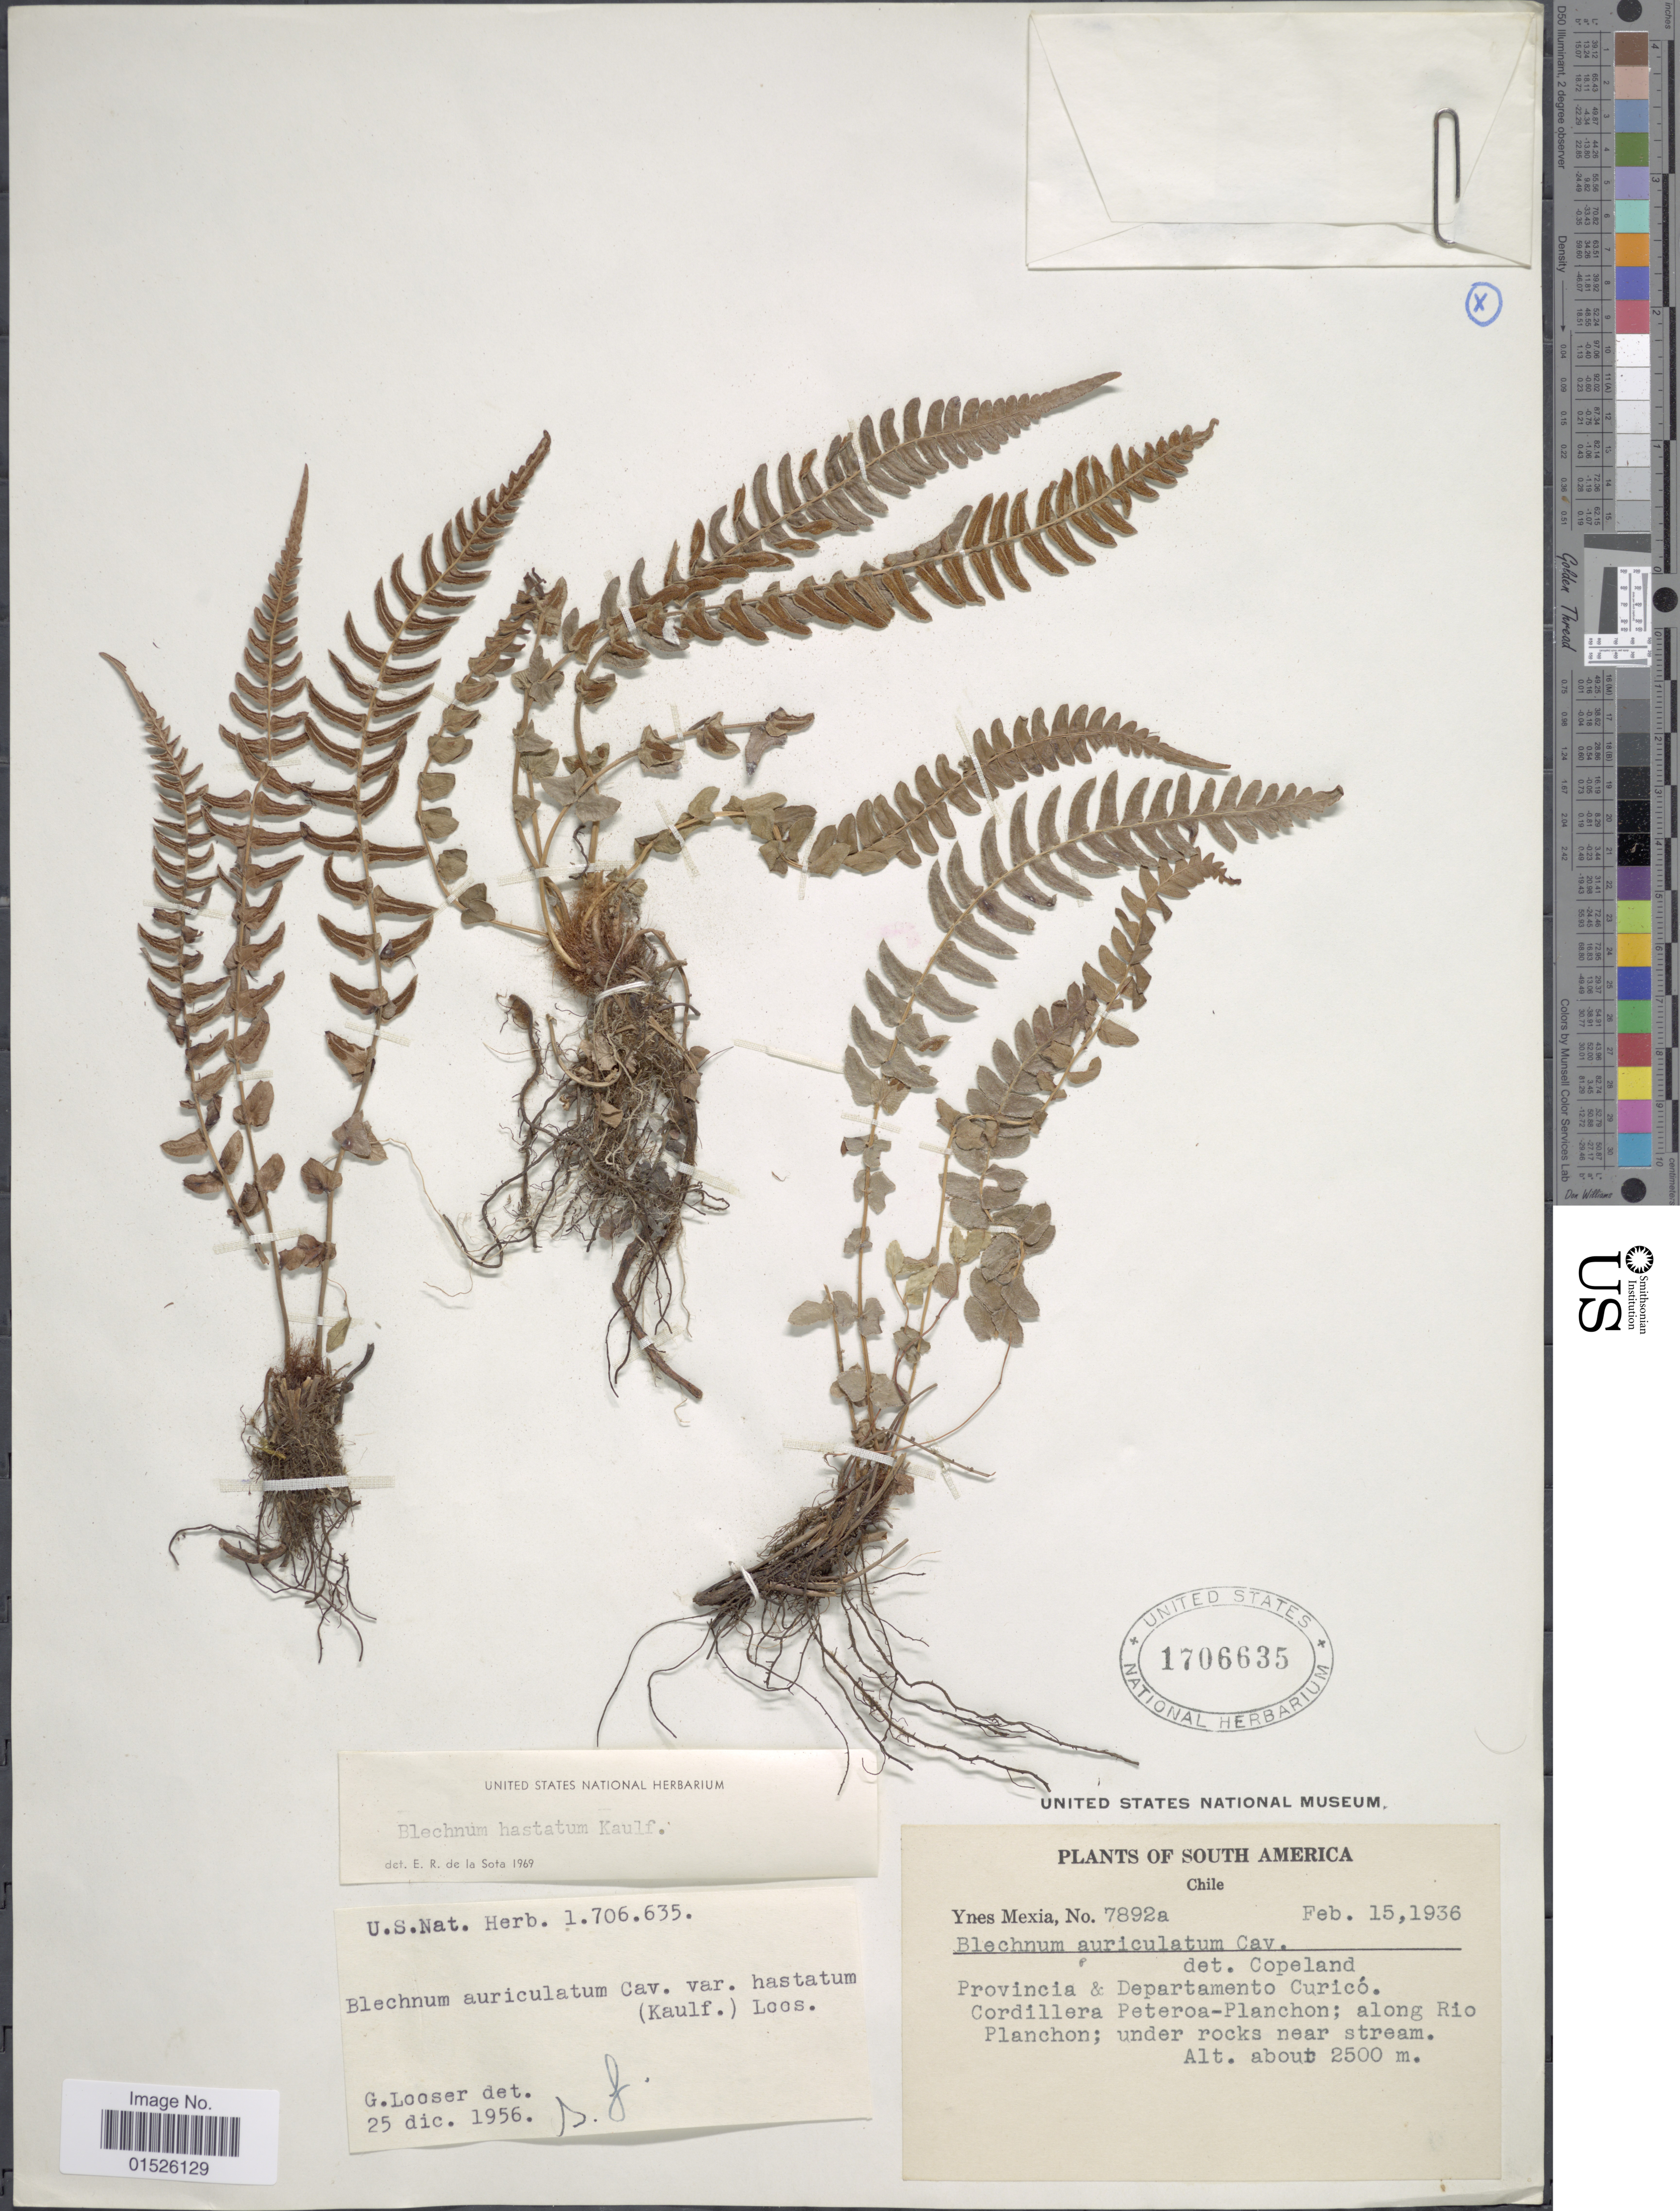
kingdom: Plantae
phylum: Tracheophyta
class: Polypodiopsida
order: Polypodiales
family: Blechnaceae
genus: Blechnum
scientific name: Blechnum hastatum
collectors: Y. Mexia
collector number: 7892a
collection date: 1936-02-15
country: Chile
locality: South America, Chile. Provincia & Departamento Curico. Cordillera Peteroa-Planchon; along Rio Planchon; under rocks near stream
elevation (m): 2500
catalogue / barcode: US 1706635